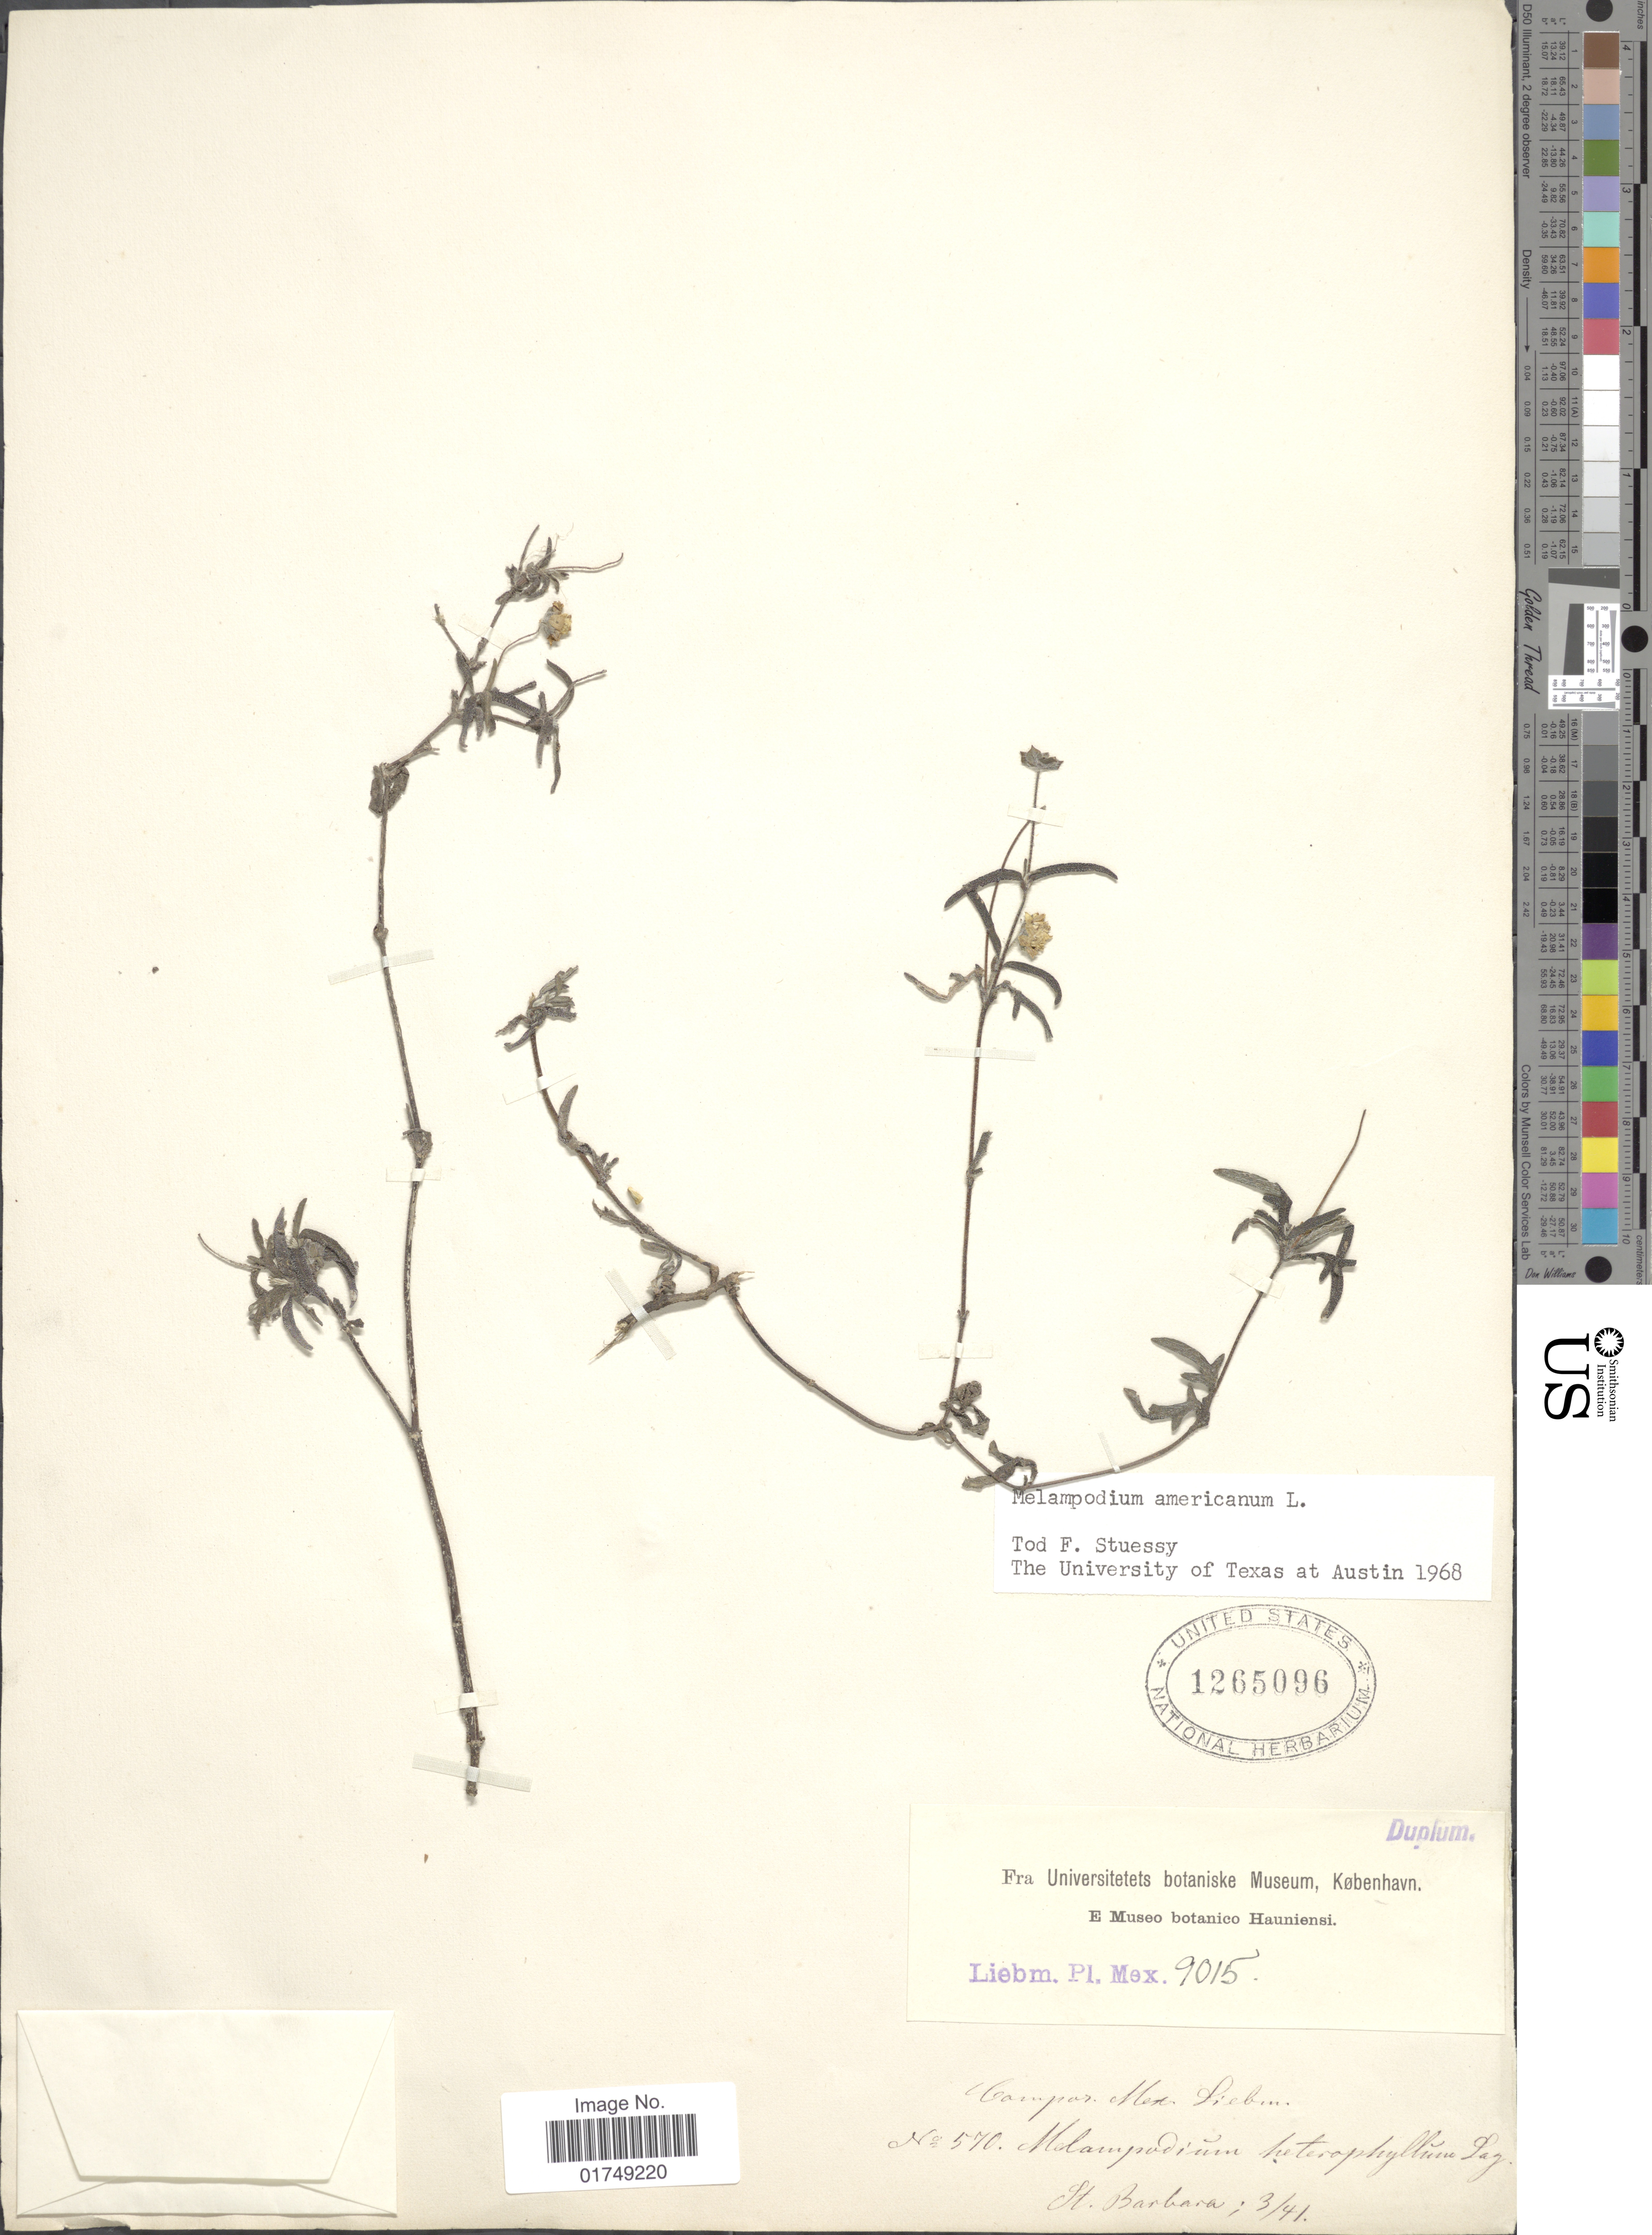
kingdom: Plantae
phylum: Tracheophyta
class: Magnoliopsida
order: Asterales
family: Asteraceae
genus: Melampodium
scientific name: Melampodium americanum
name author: L.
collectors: F. M. Liebmann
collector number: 9015/570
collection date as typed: Transcribed d/m/y: /3/41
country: Mexico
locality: Mex,., St. Barbara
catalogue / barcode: US 1265096